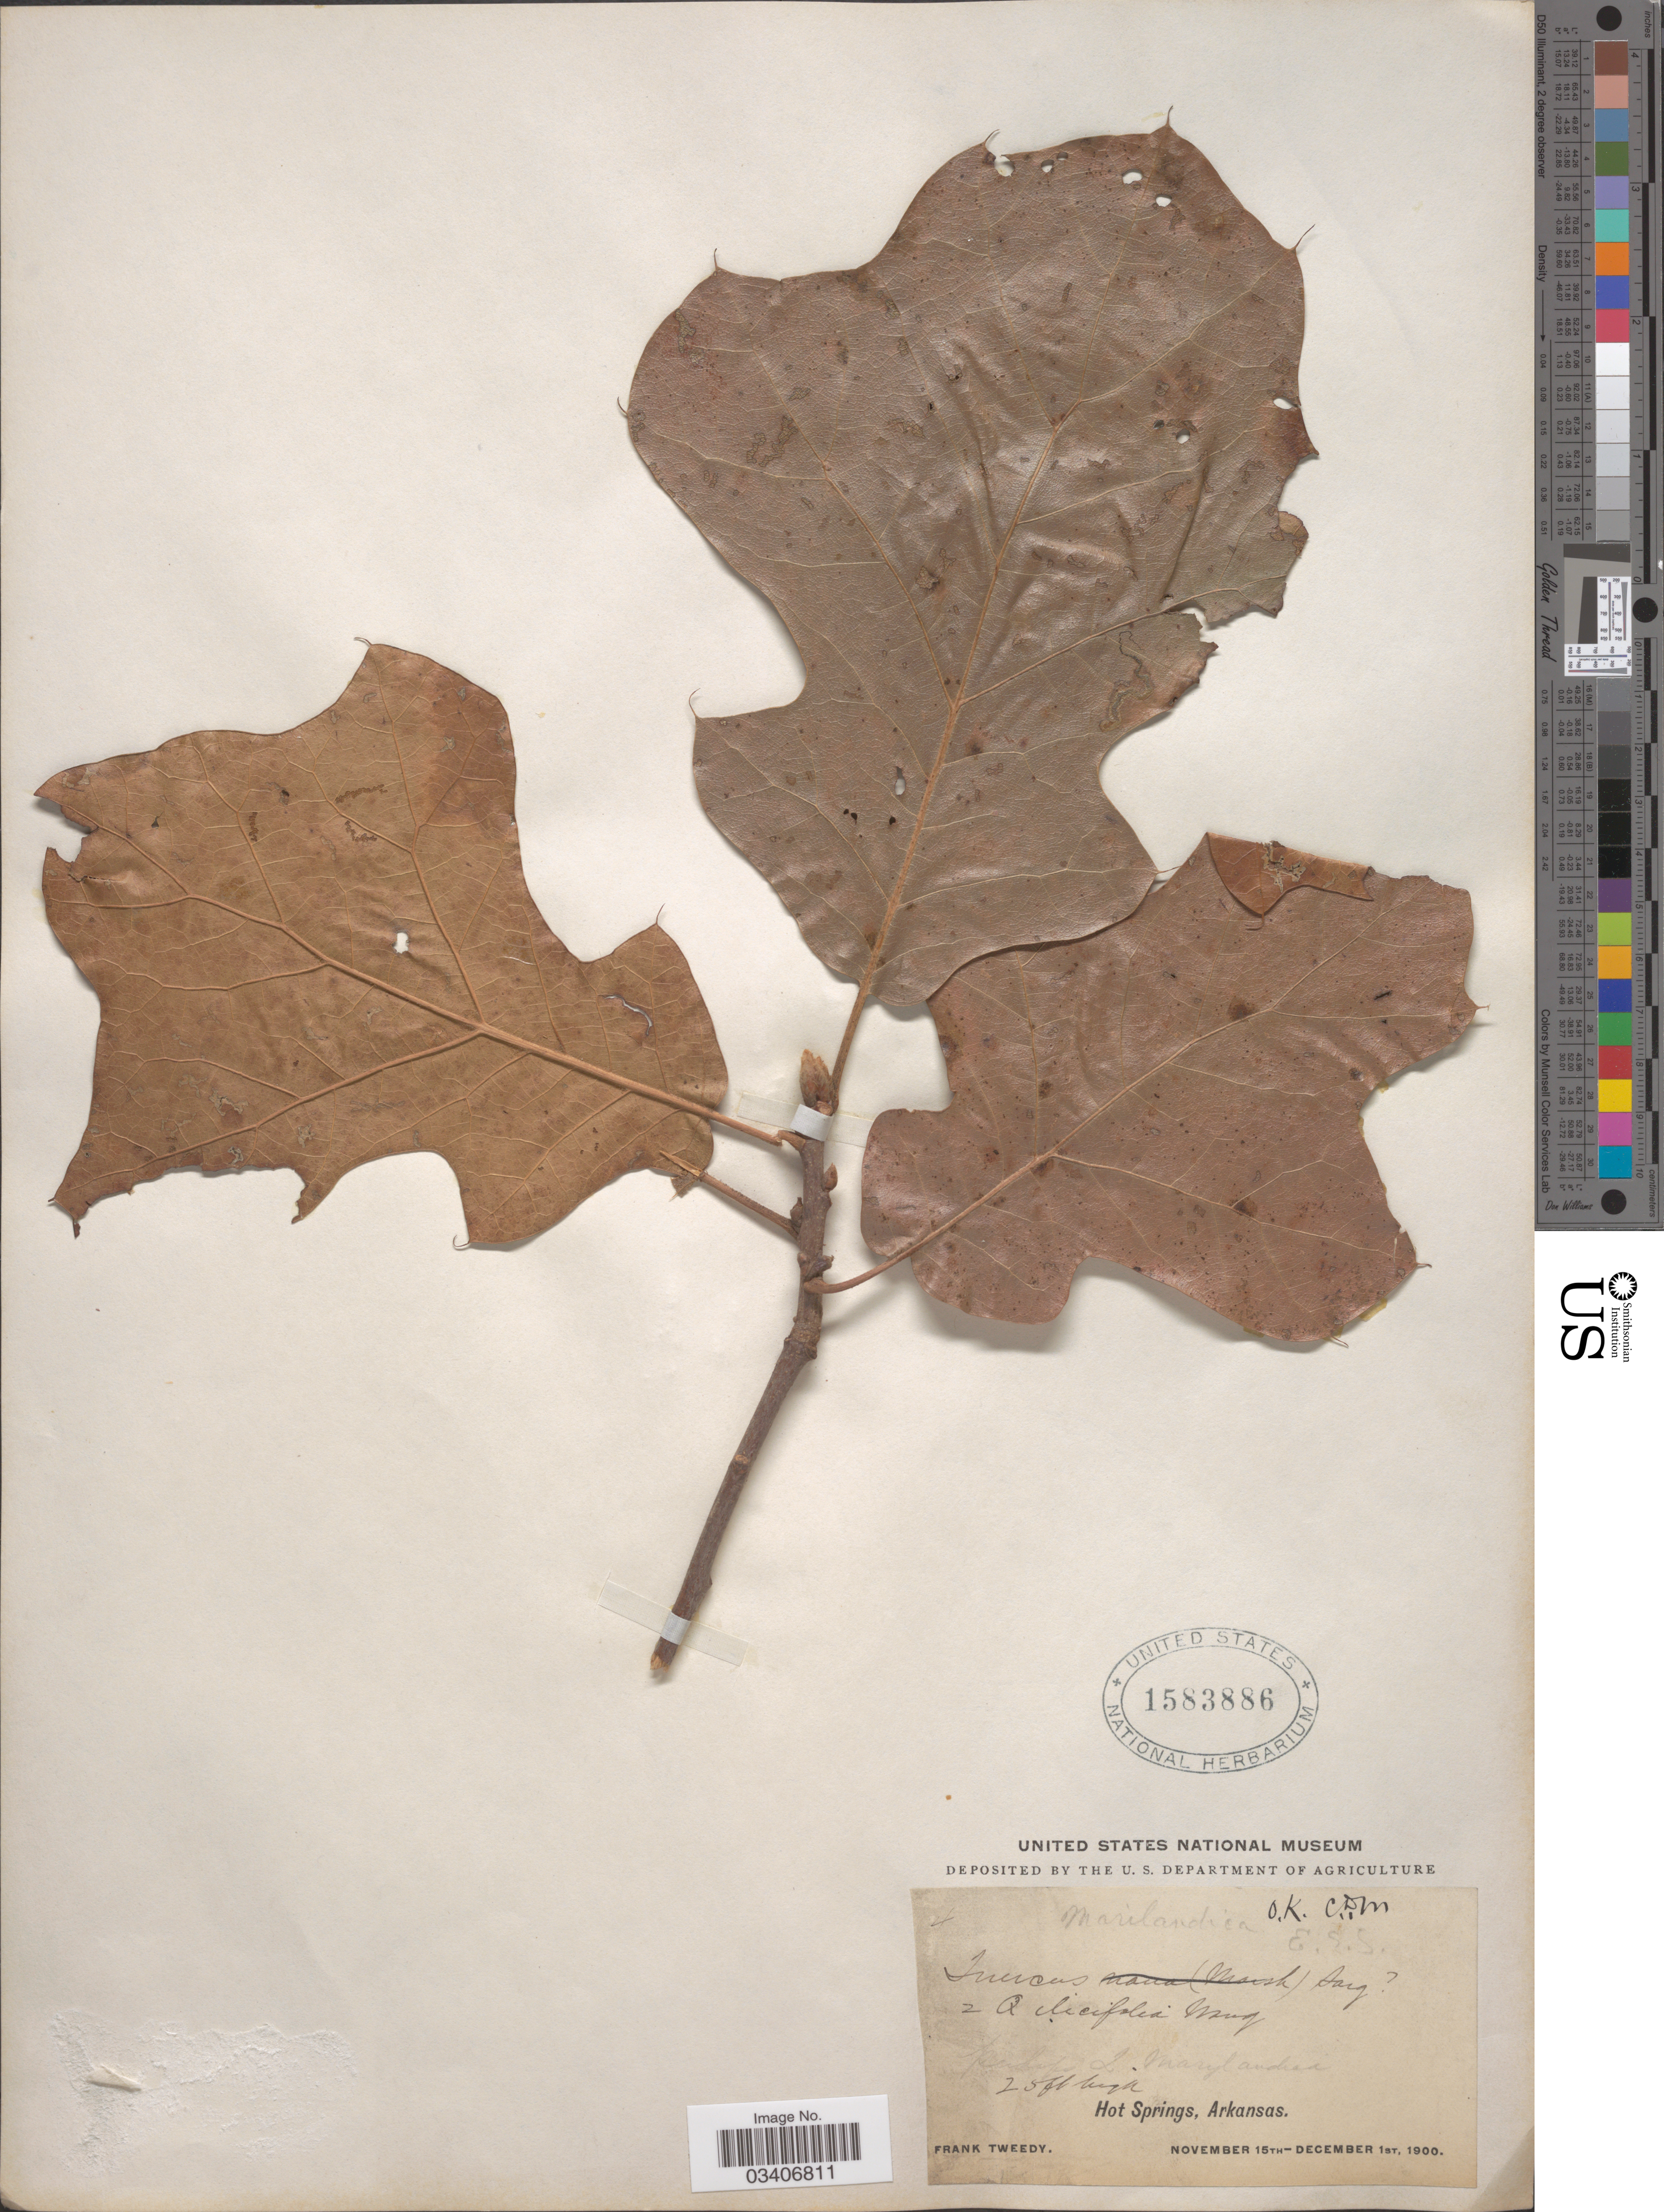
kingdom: Plantae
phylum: Tracheophyta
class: Magnoliopsida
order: Fagales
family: Fagaceae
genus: Quercus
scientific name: Quercus marilandica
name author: (L.) Münchh.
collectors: F. Tweedy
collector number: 4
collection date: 1900-11-15/1900-12-01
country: United States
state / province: Arkansas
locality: Hot Springs.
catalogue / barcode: US 1583886